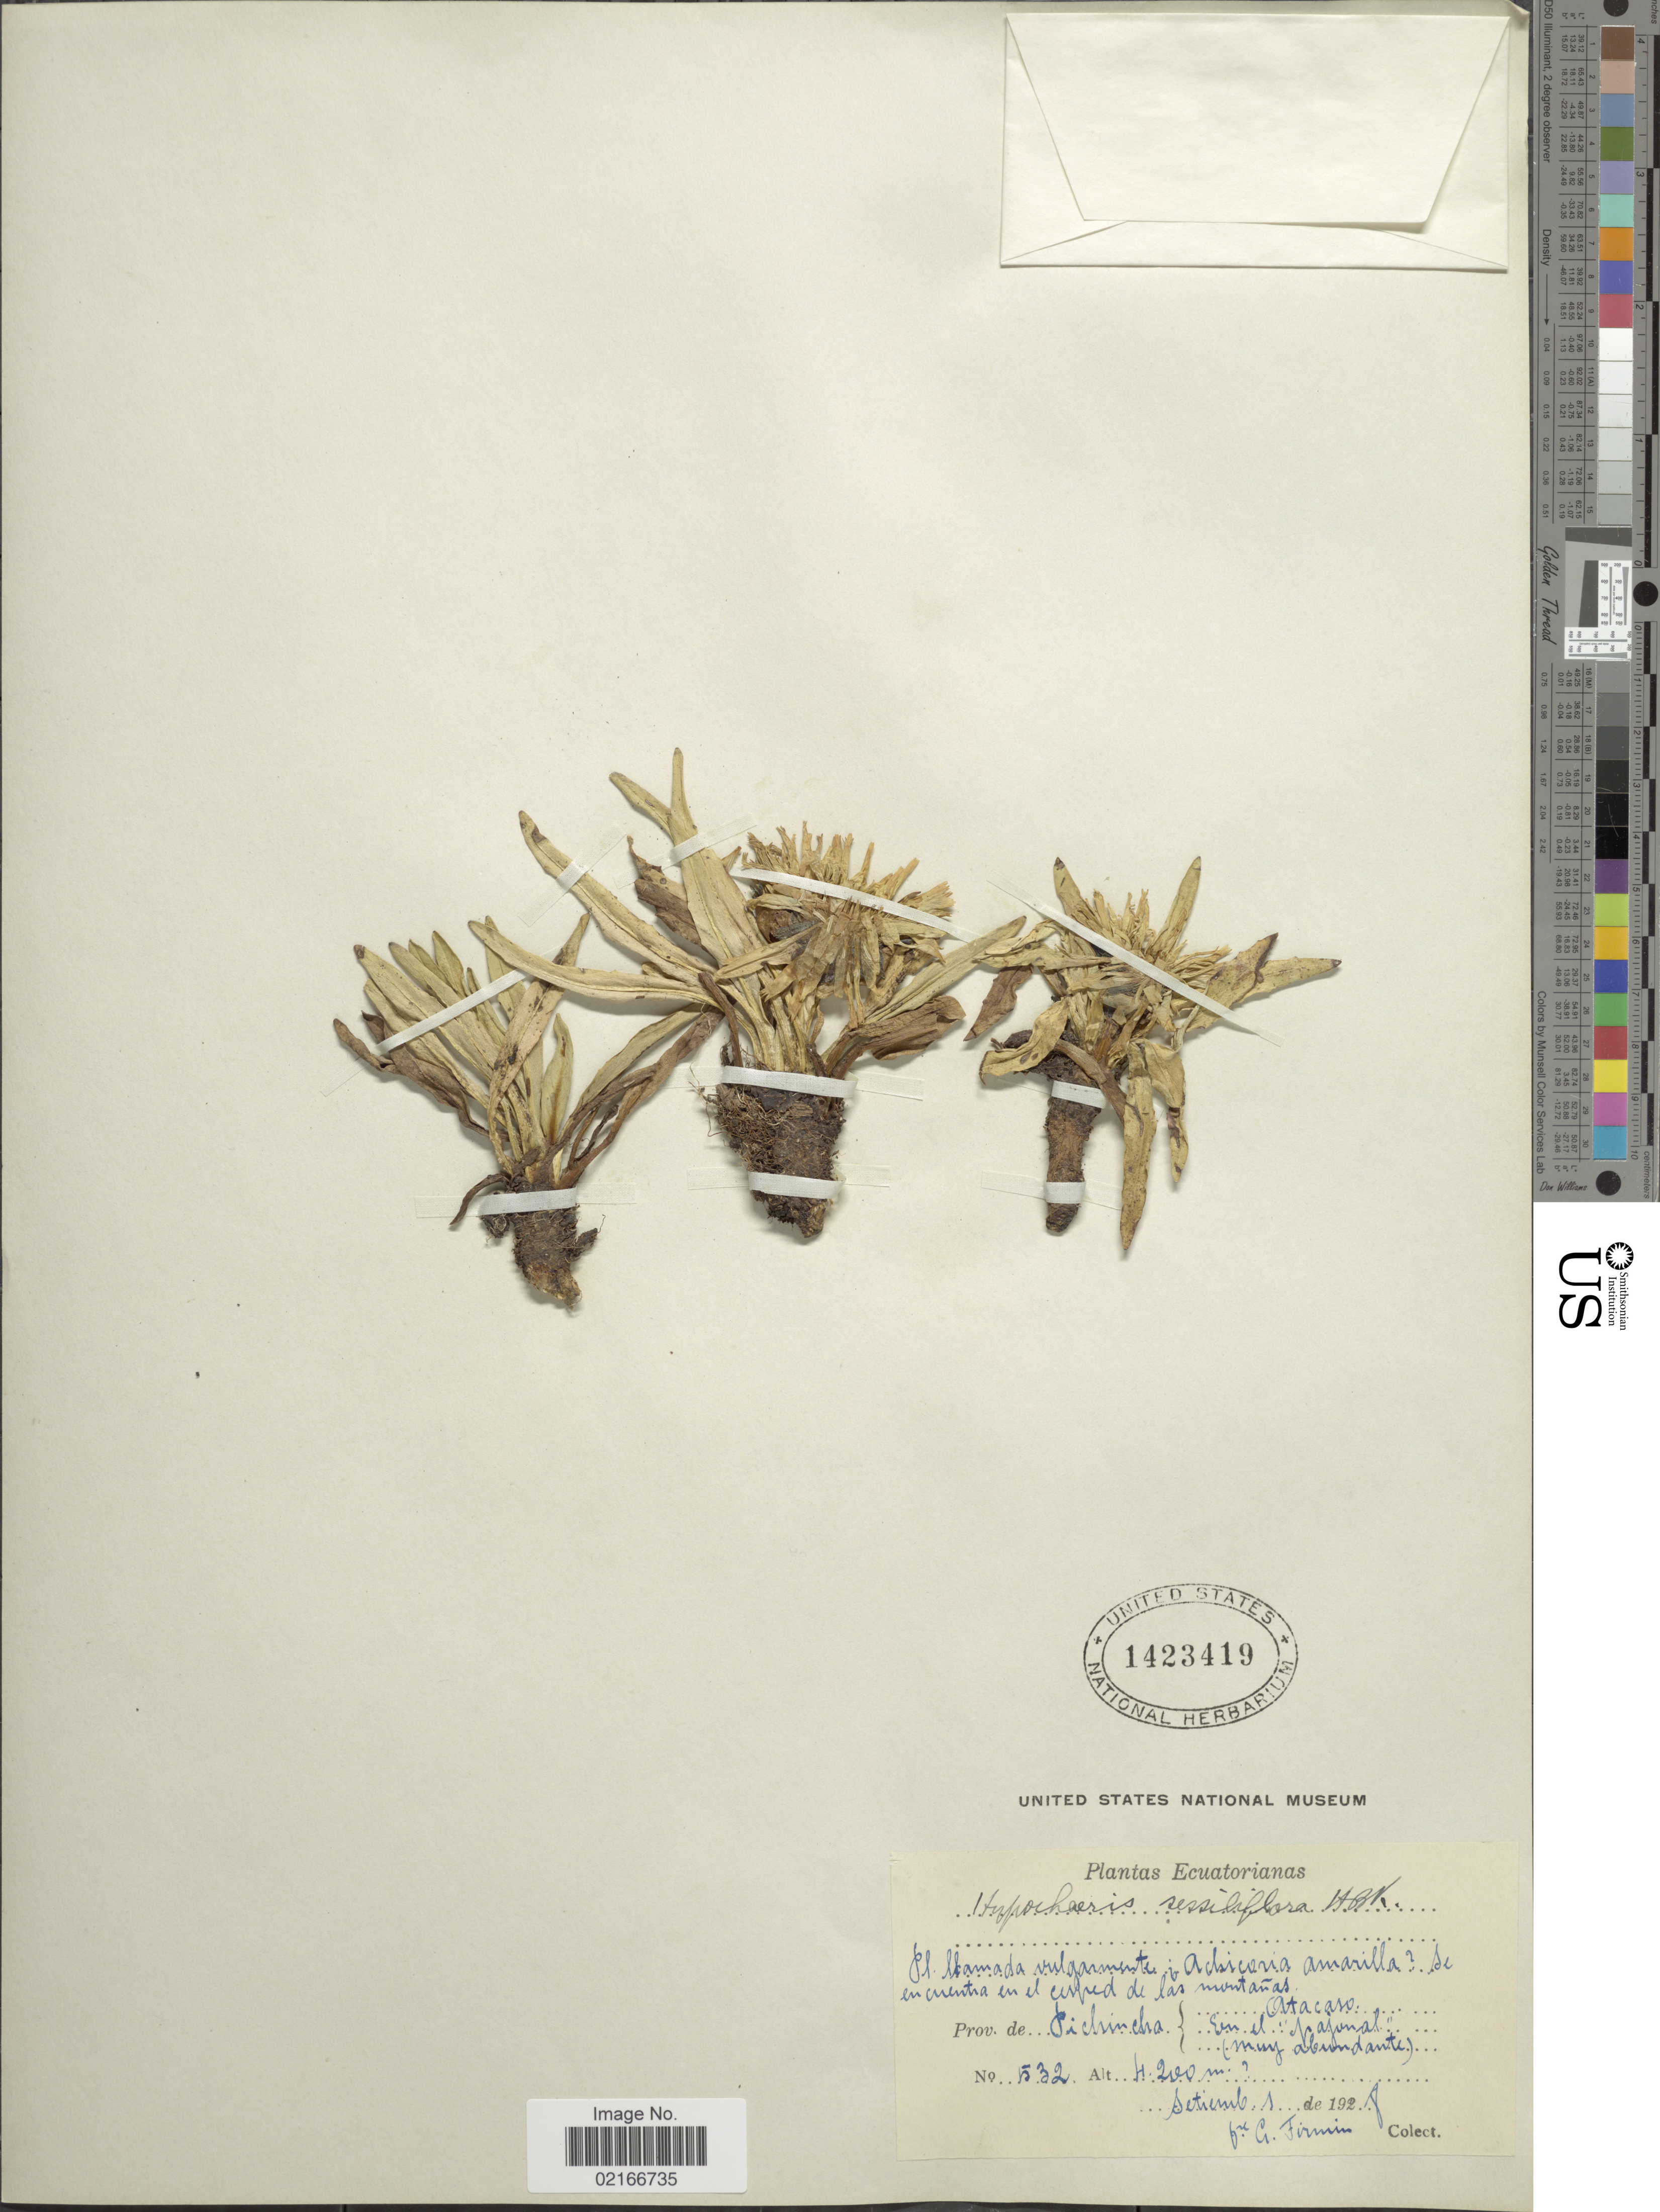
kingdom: Plantae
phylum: Tracheophyta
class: Magnoliopsida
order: Asterales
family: Asteraceae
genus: Hypochaeris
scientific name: Hypochaeris sessiflora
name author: Kunth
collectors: F. Firmin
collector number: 532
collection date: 1928-09-01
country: Ecuador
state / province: Pichincha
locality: Atacazo. En el "pajonal"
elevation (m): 4200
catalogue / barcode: US 1423419